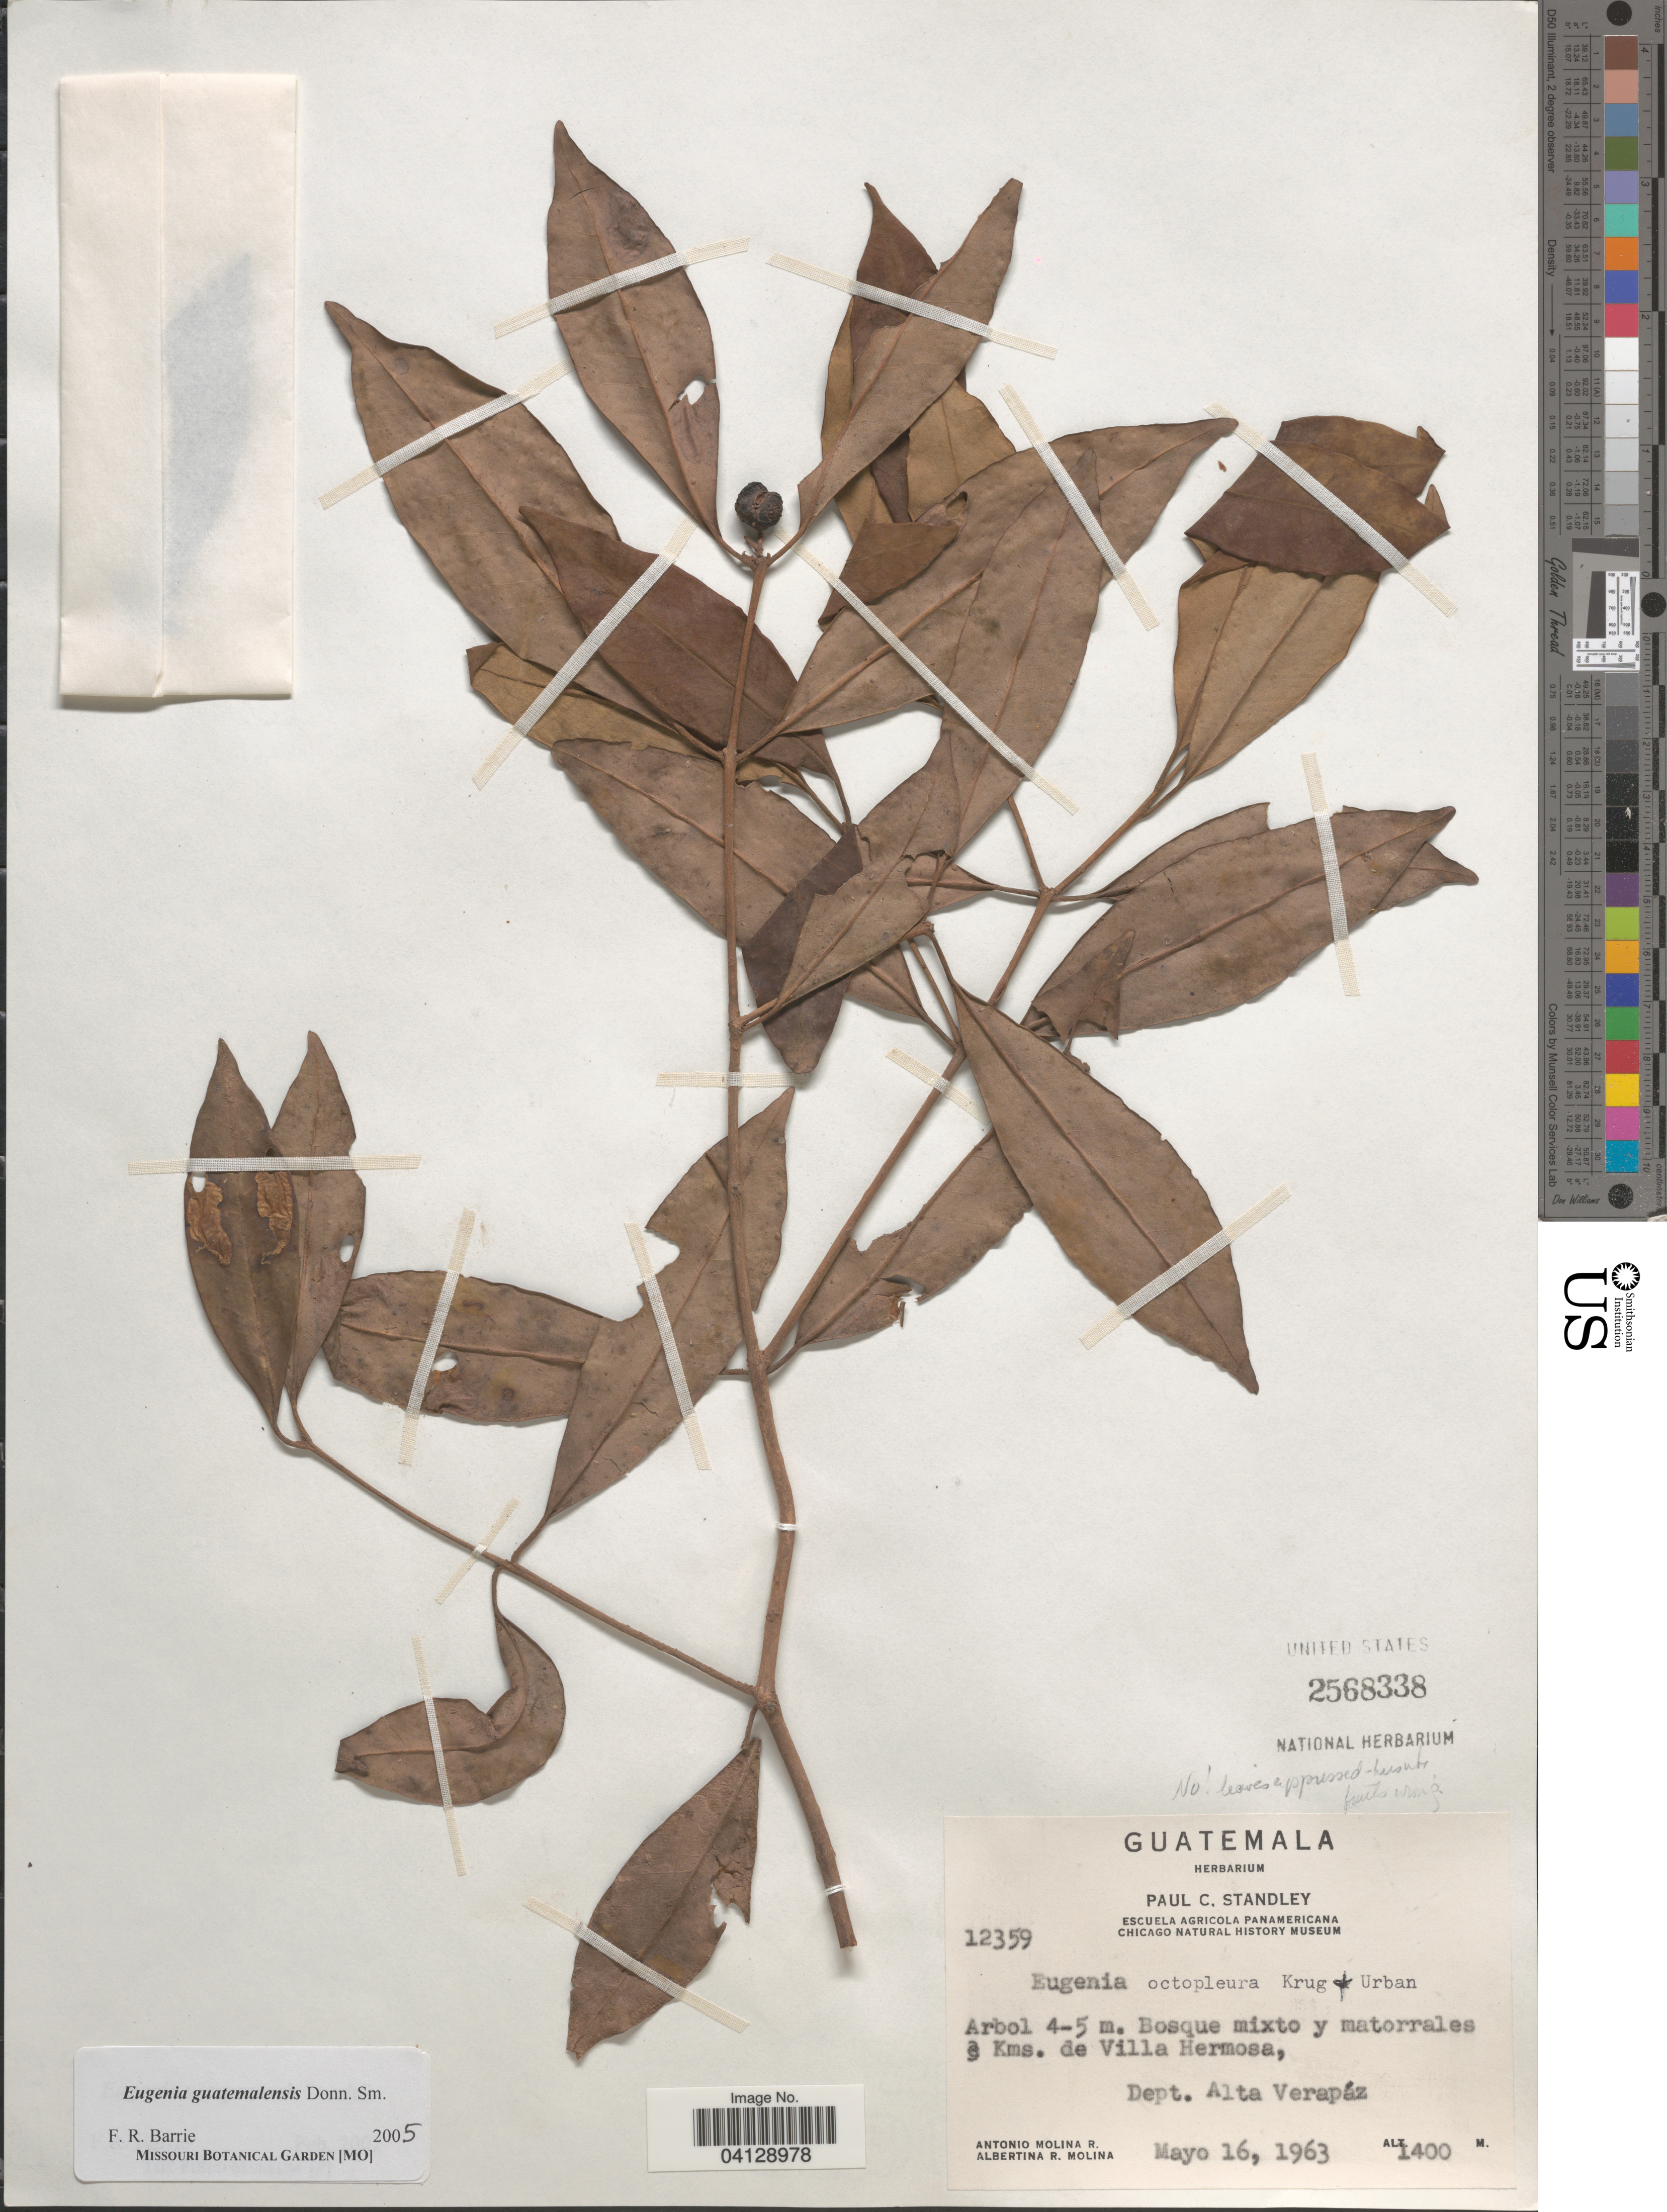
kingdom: Plantae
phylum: Tracheophyta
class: Magnoliopsida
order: Myrtales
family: Myrtaceae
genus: Eugenia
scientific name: Eugenia guatemalensis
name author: Donn. Sm.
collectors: A. Molina R. & A. R. Molina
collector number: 12359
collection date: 1963-05-16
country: Guatemala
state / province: Alta Verapaz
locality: Bosque mixto y matorrales 3 Kms. de Villa Hermosa, Dept. Alta Verapáz.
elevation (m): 1400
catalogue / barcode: US 2568338